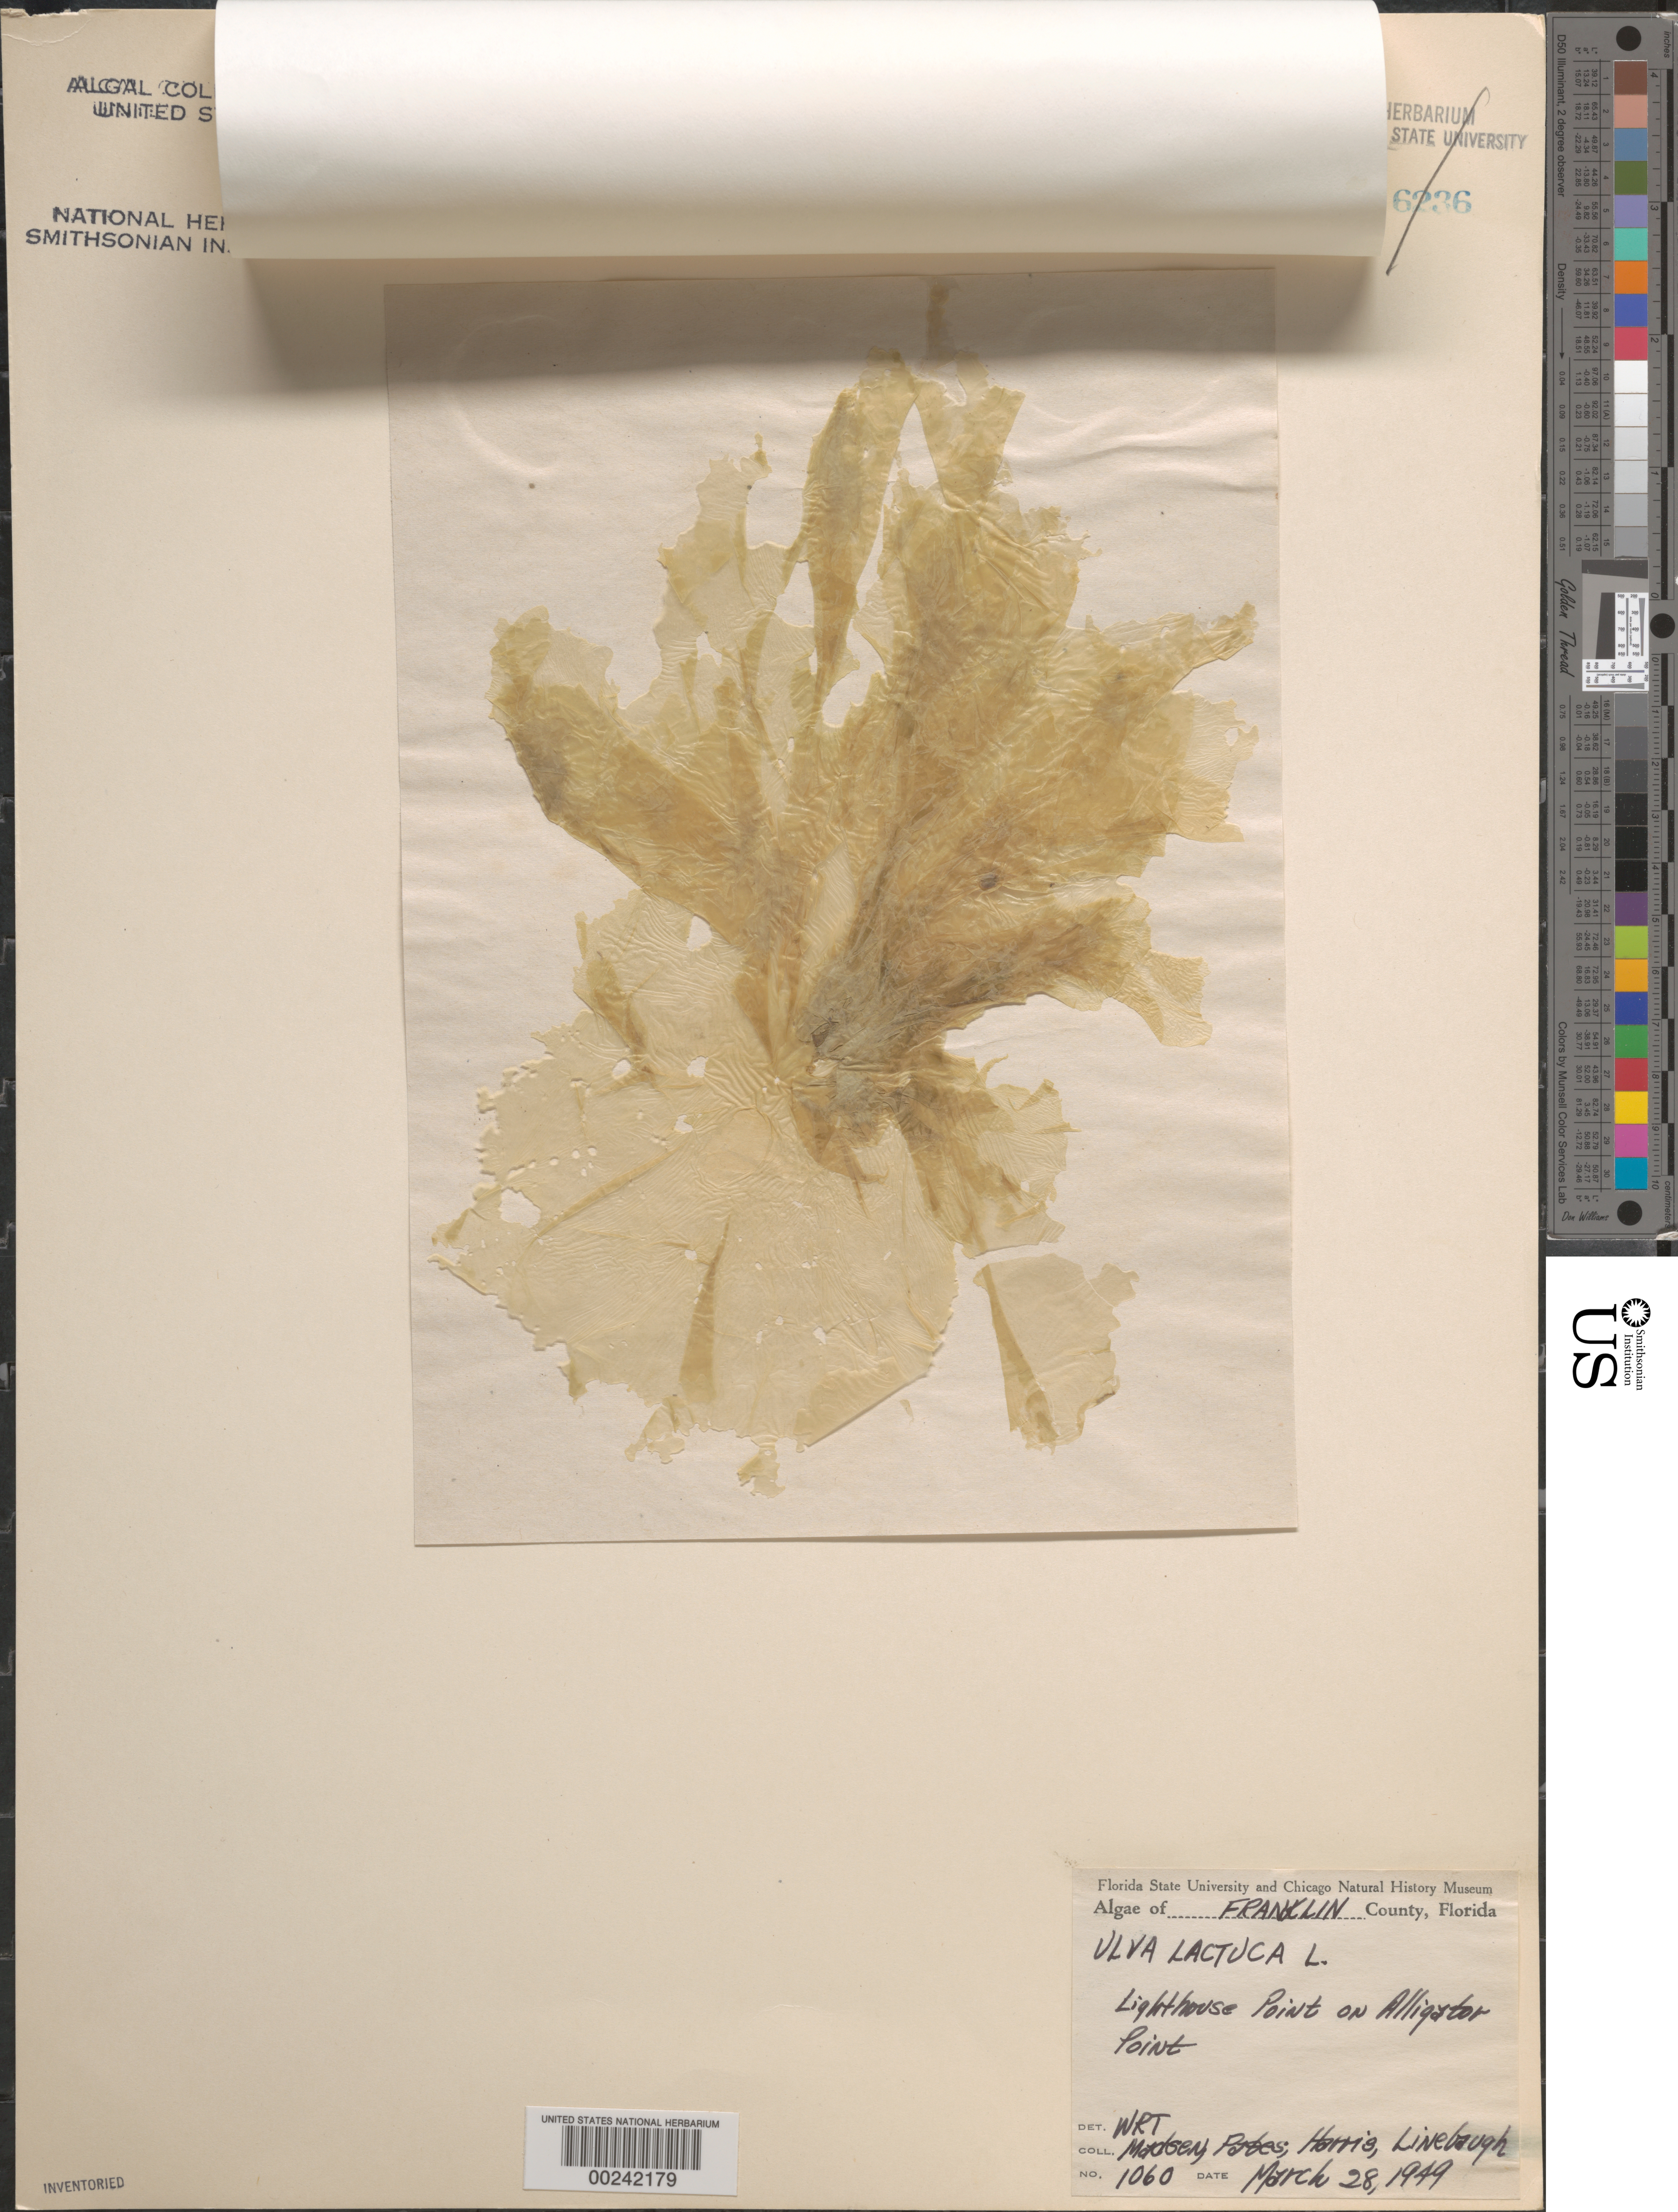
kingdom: Plantae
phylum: Chlorophyta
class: Ulvophyceae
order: Ulvales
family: Ulvaceae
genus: Ulva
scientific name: Ulva lactuca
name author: L.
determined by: Taylor, William R.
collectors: G. Madsen, A. Pates, H. Harris & J. Linebaugh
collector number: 1060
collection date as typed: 28 Mar 1949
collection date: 1949-03-28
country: United States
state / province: Florida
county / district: Franklin County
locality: Lighthouse Point, Alligator Point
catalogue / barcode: US 20568